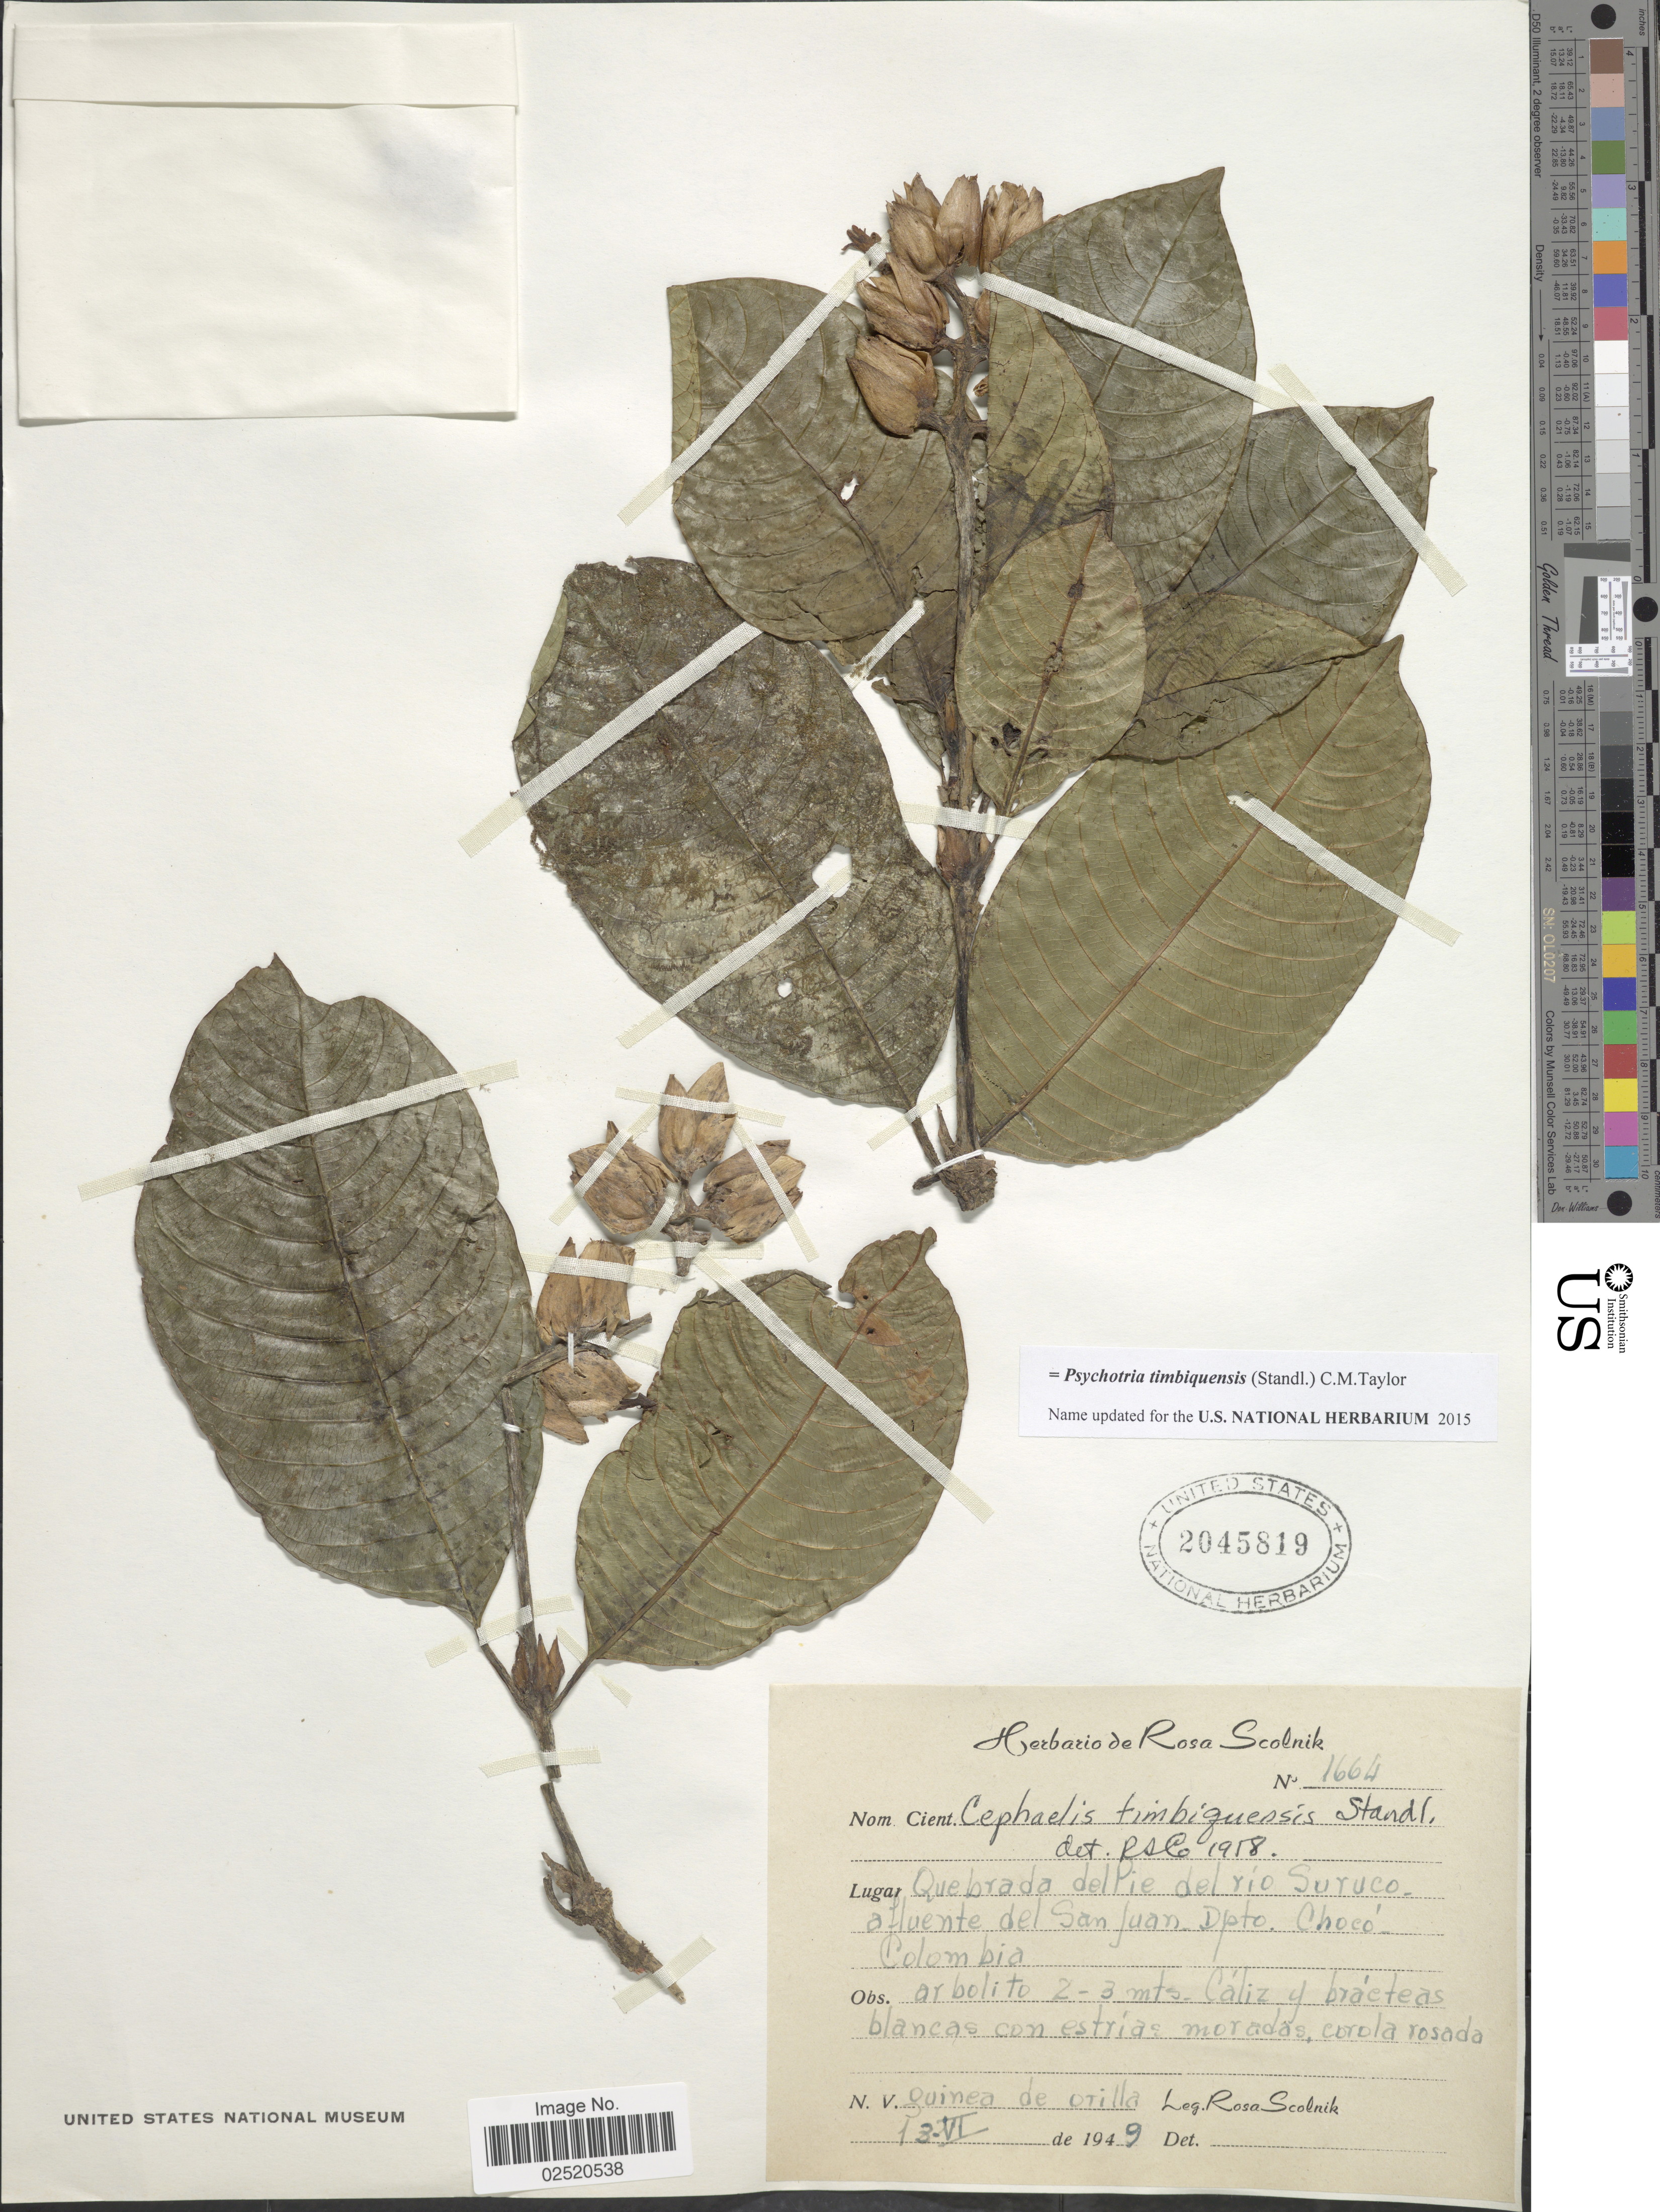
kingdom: Plantae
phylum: Tracheophyta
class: Magnoliopsida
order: Gentianales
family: Rubiaceae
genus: Psychotria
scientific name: Psychotria timbiquensis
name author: (Standl.) C.M. Taylor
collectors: R. Scolnik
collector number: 1664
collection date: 1949-06-13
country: Colombia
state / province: Chocó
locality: Quebrada del Pie del río Suruco, afluente del San Juan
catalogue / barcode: US 2045819